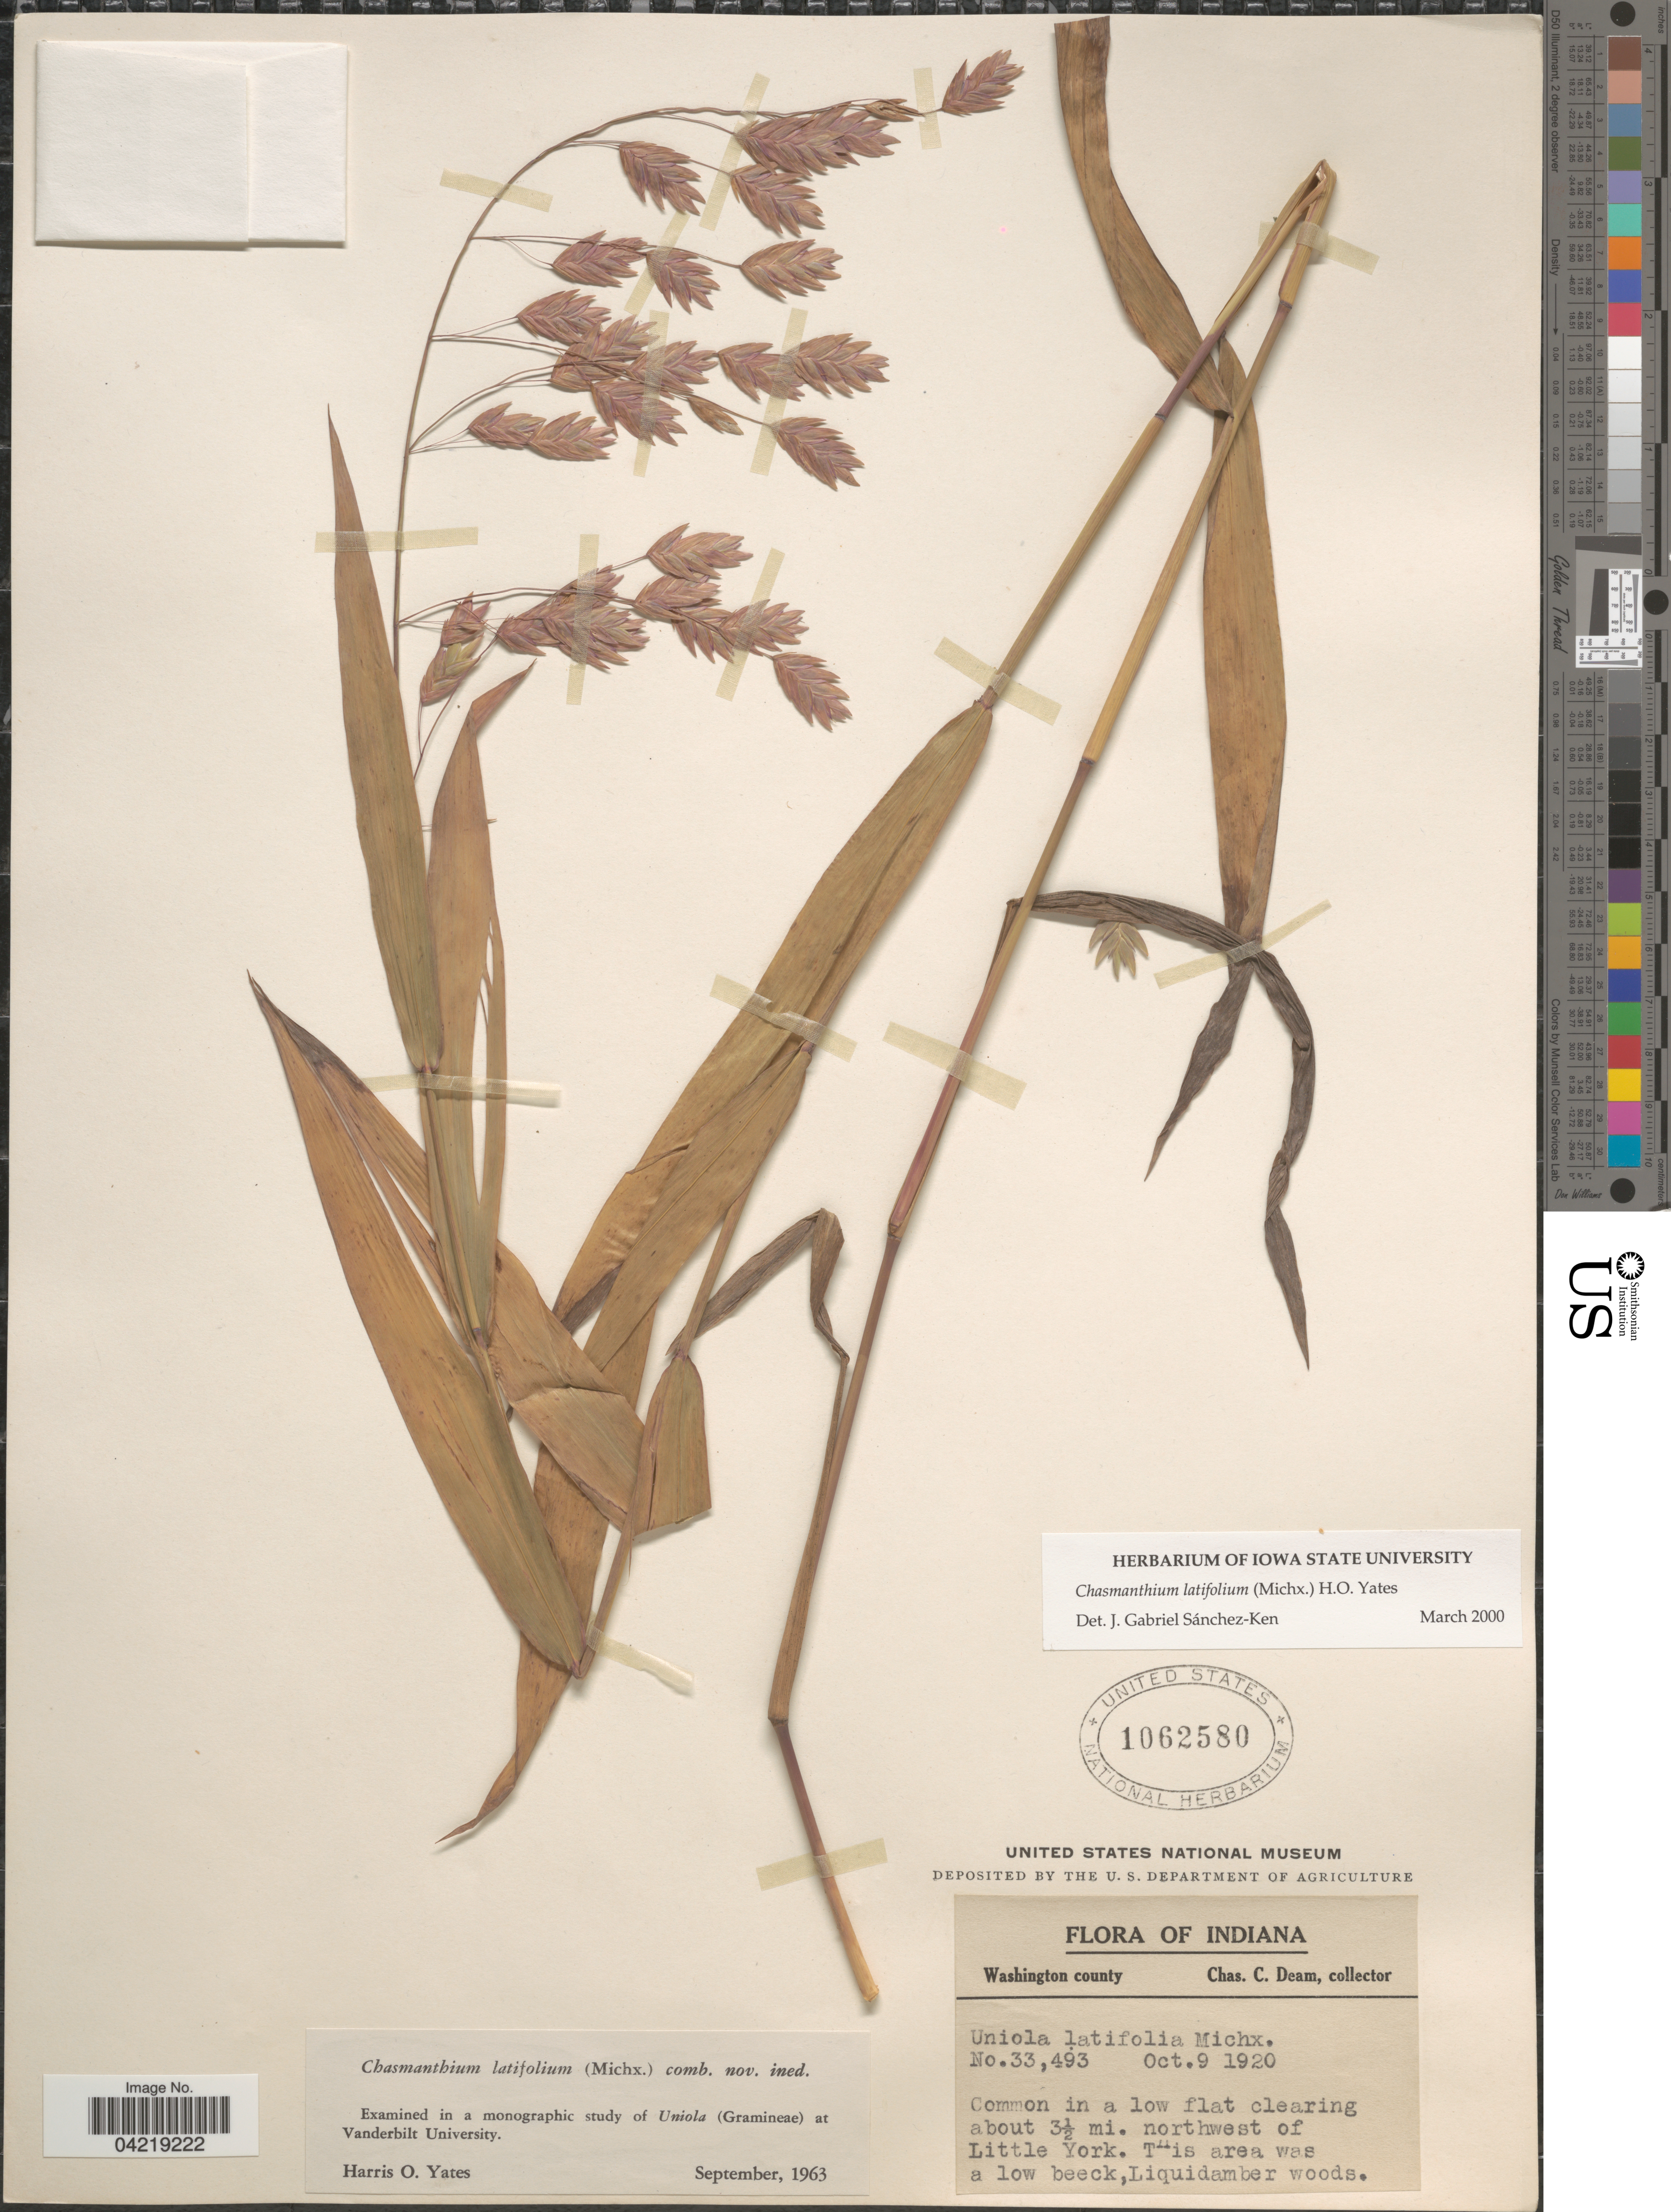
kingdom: Plantae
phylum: Tracheophyta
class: Liliopsida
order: Poales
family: Poaceae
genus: Chasmanthium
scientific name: Chasmanthium latifolium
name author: (Michx.) H.O. Yates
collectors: C. C. Deam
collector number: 33493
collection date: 1920-10-09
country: United States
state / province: Indiana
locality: Washington county. Common in a low flat clearing about 3½ mi. northwest of Little York.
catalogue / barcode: US 1062580